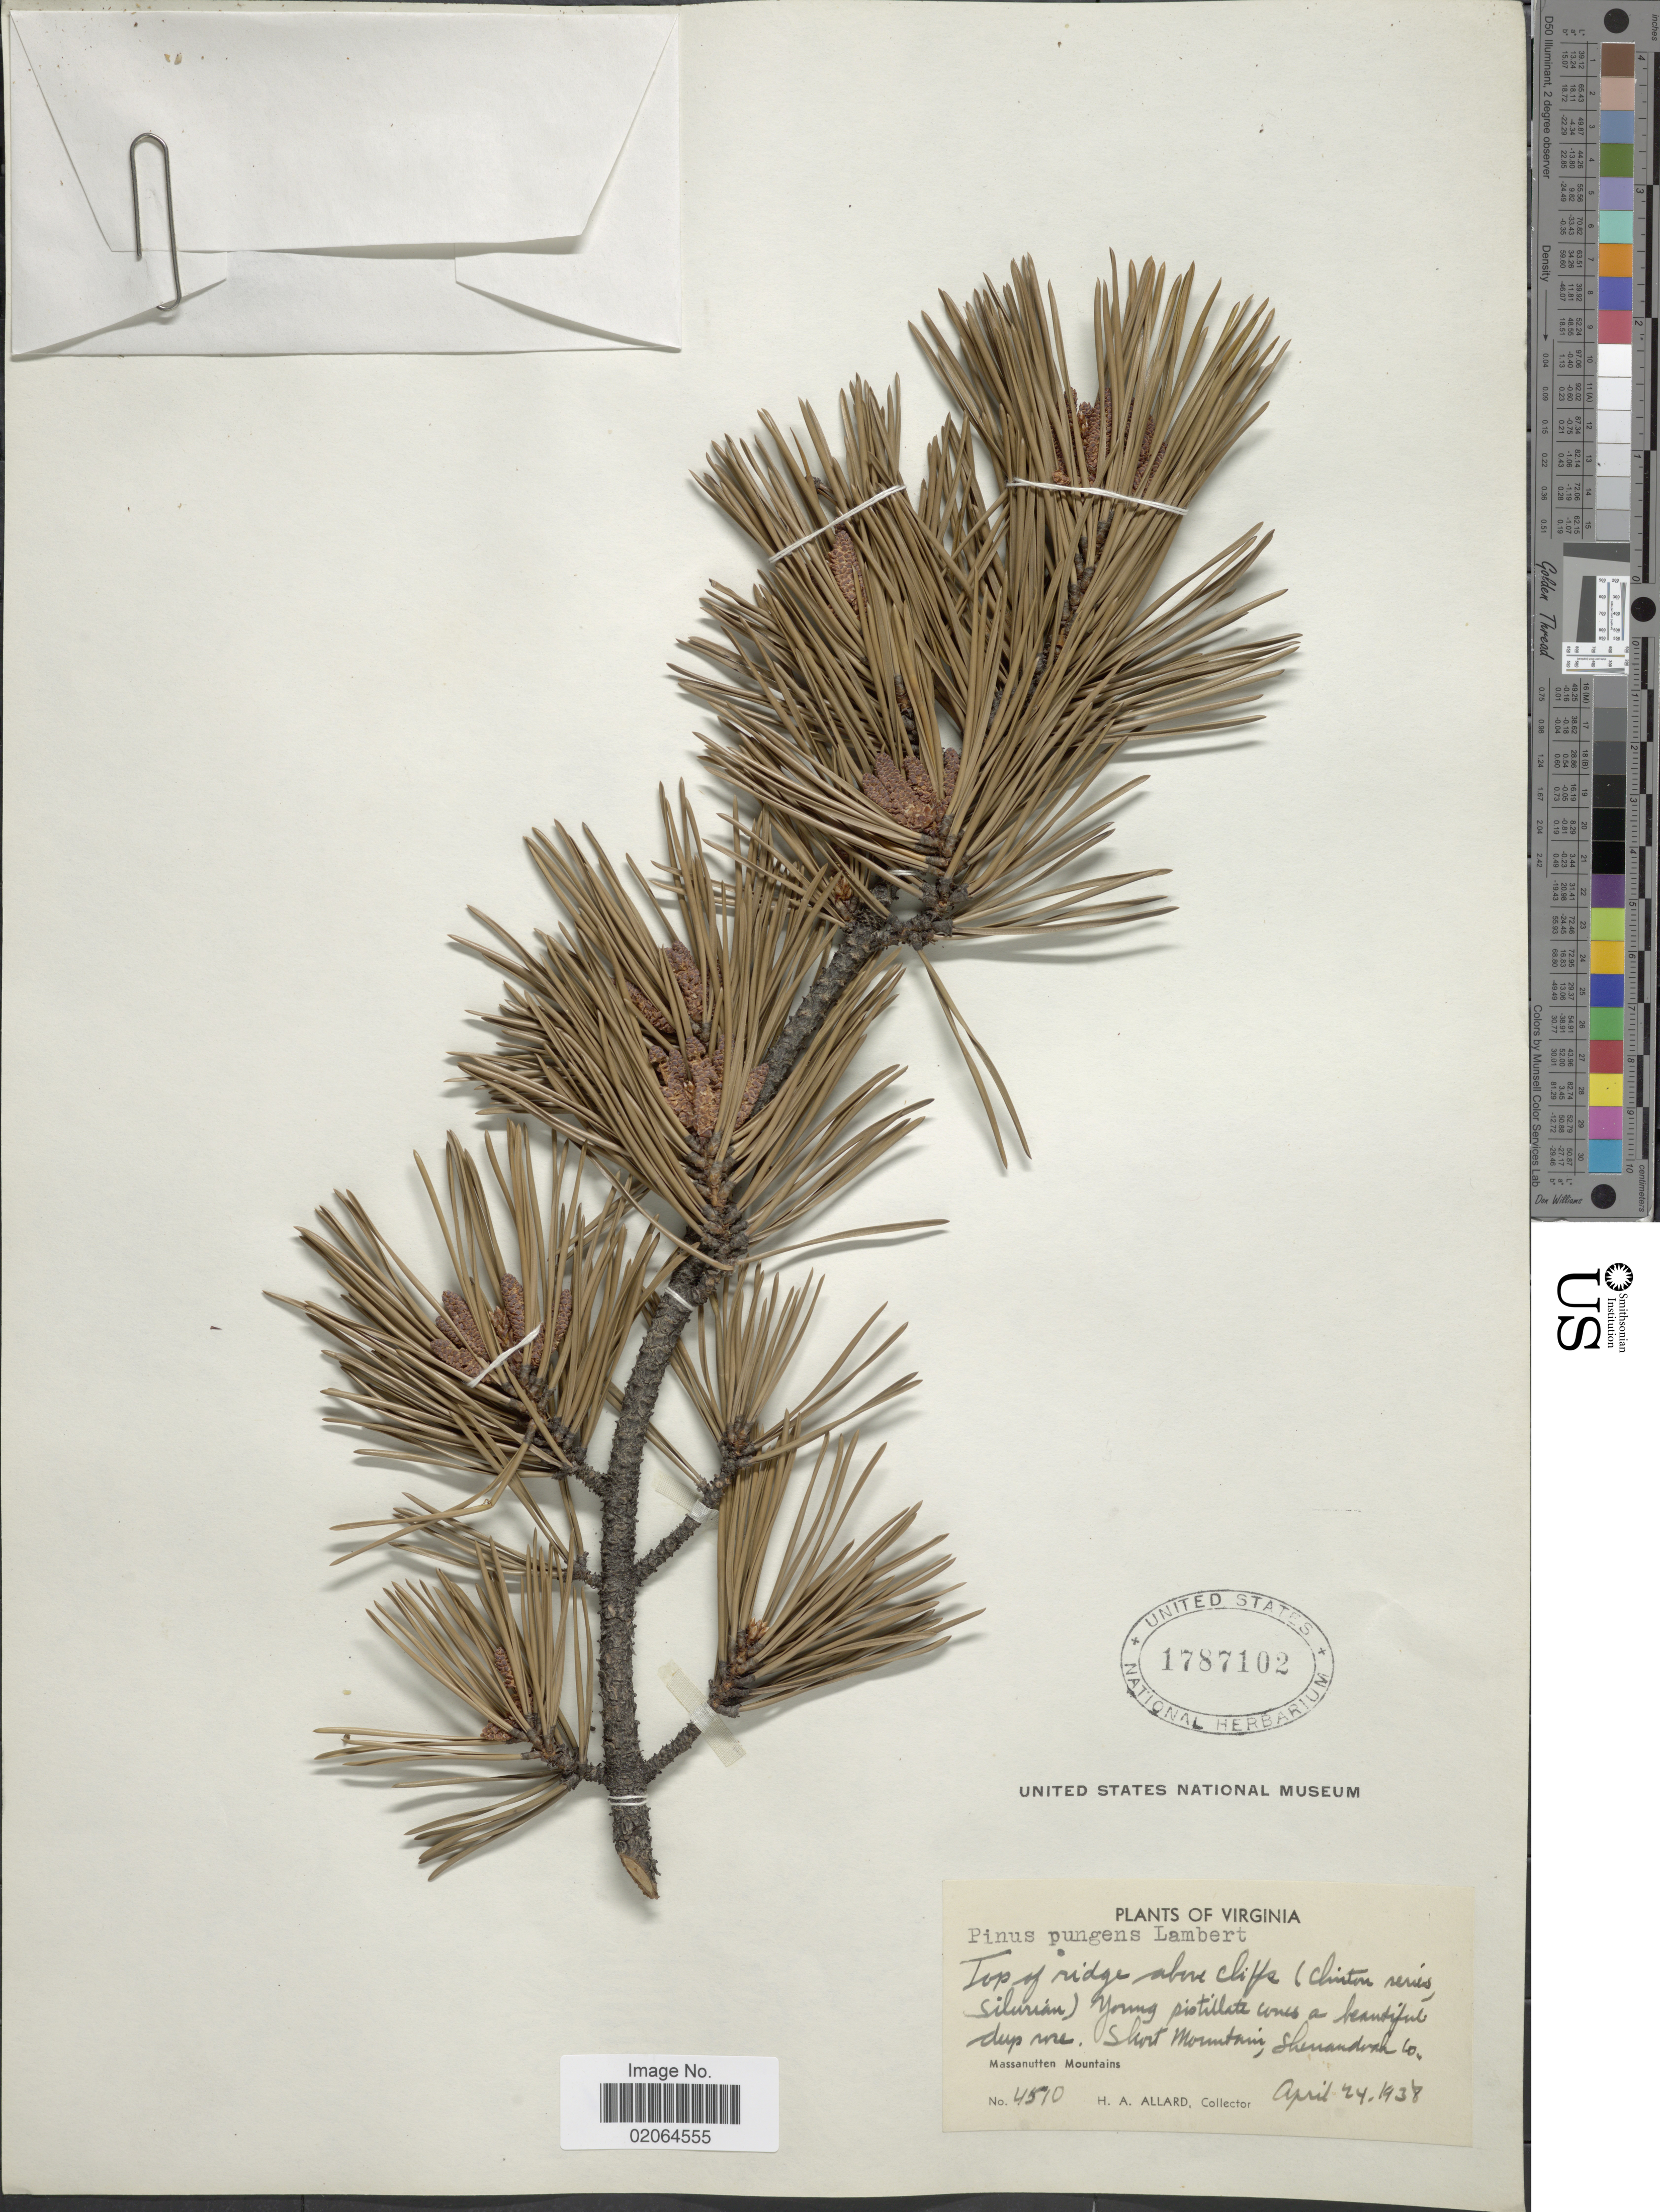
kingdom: Plantae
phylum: Tracheophyta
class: Pinopsida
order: Pinales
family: Pinaceae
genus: Pinus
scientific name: Pinus pungens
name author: Lamb.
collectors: H. A. Allard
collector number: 4510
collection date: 1938-04-24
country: United States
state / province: Virginia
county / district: Shenandoah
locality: Short Mountain, Shenandoah Co. Massanuttten Mountains.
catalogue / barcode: US 1787102